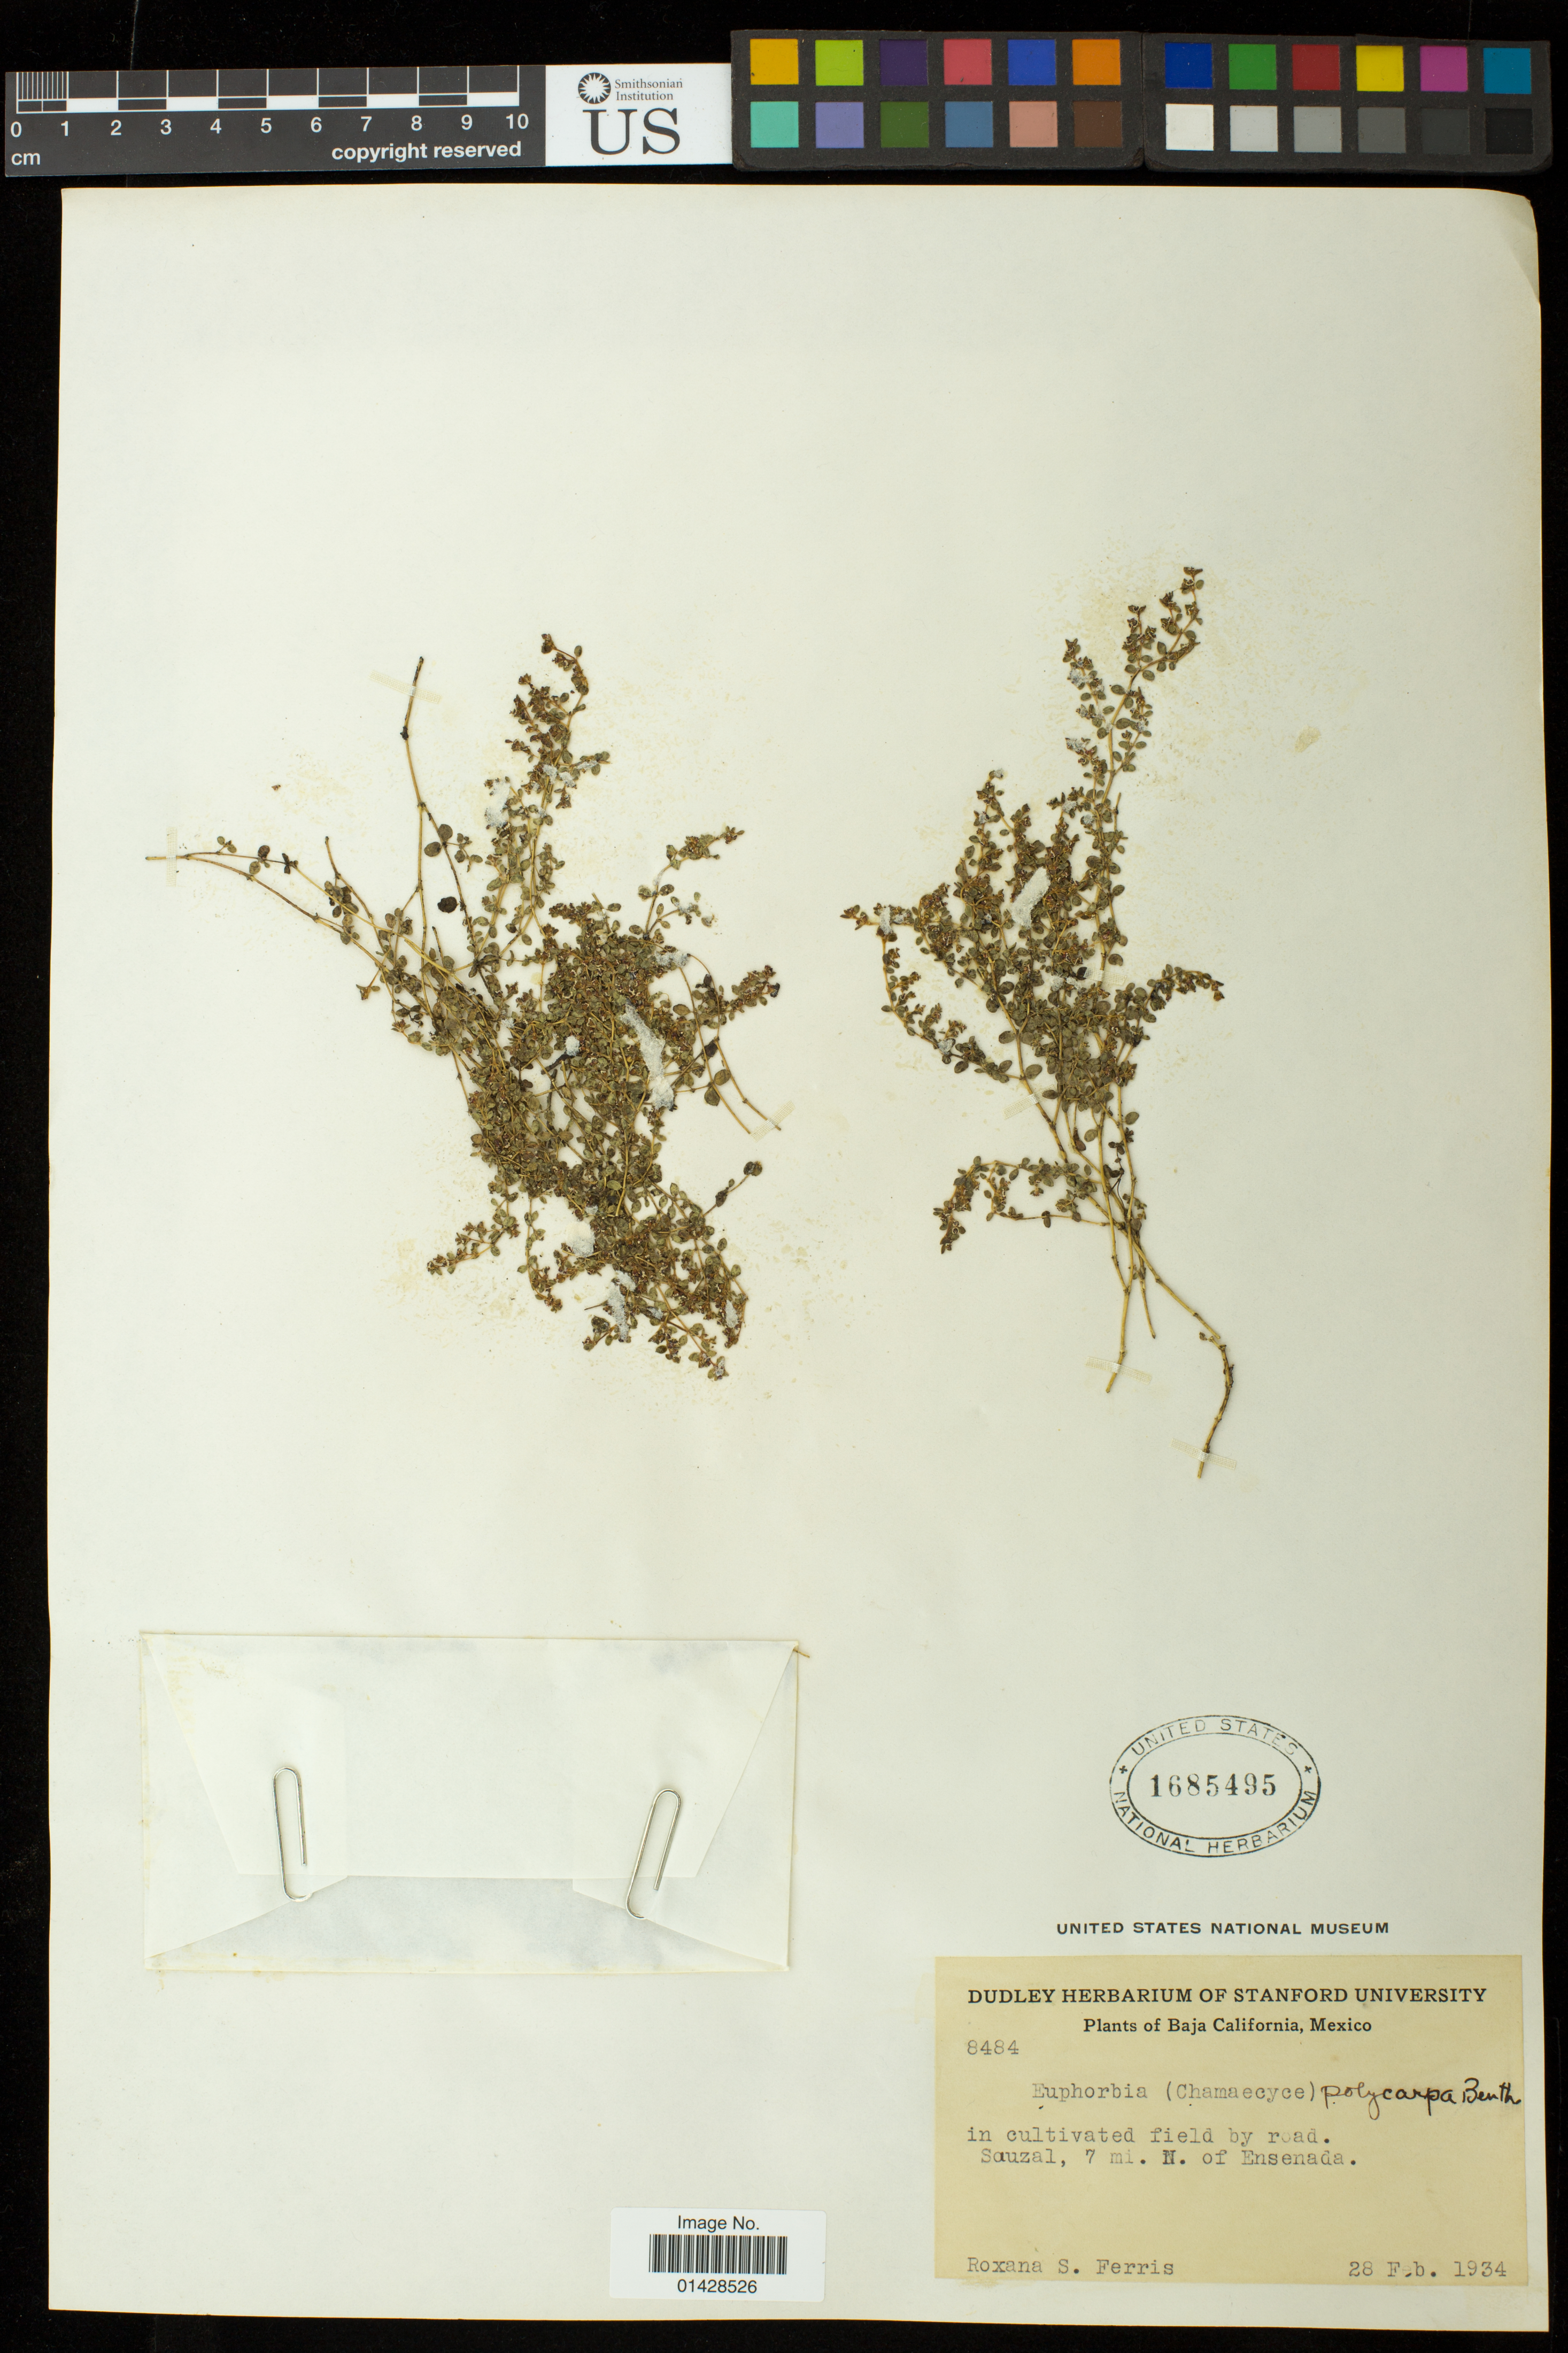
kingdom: Plantae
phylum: Tracheophyta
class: Magnoliopsida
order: Malpighiales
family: Euphorbiaceae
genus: Euphorbia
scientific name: Euphorbia polycarpa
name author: Benth.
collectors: R. S. Ferris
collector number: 8484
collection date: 1934-02-28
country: Mexico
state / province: Baja California Sur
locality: Sauzal, 7 mi. N. of Ensenada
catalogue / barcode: US 1685495